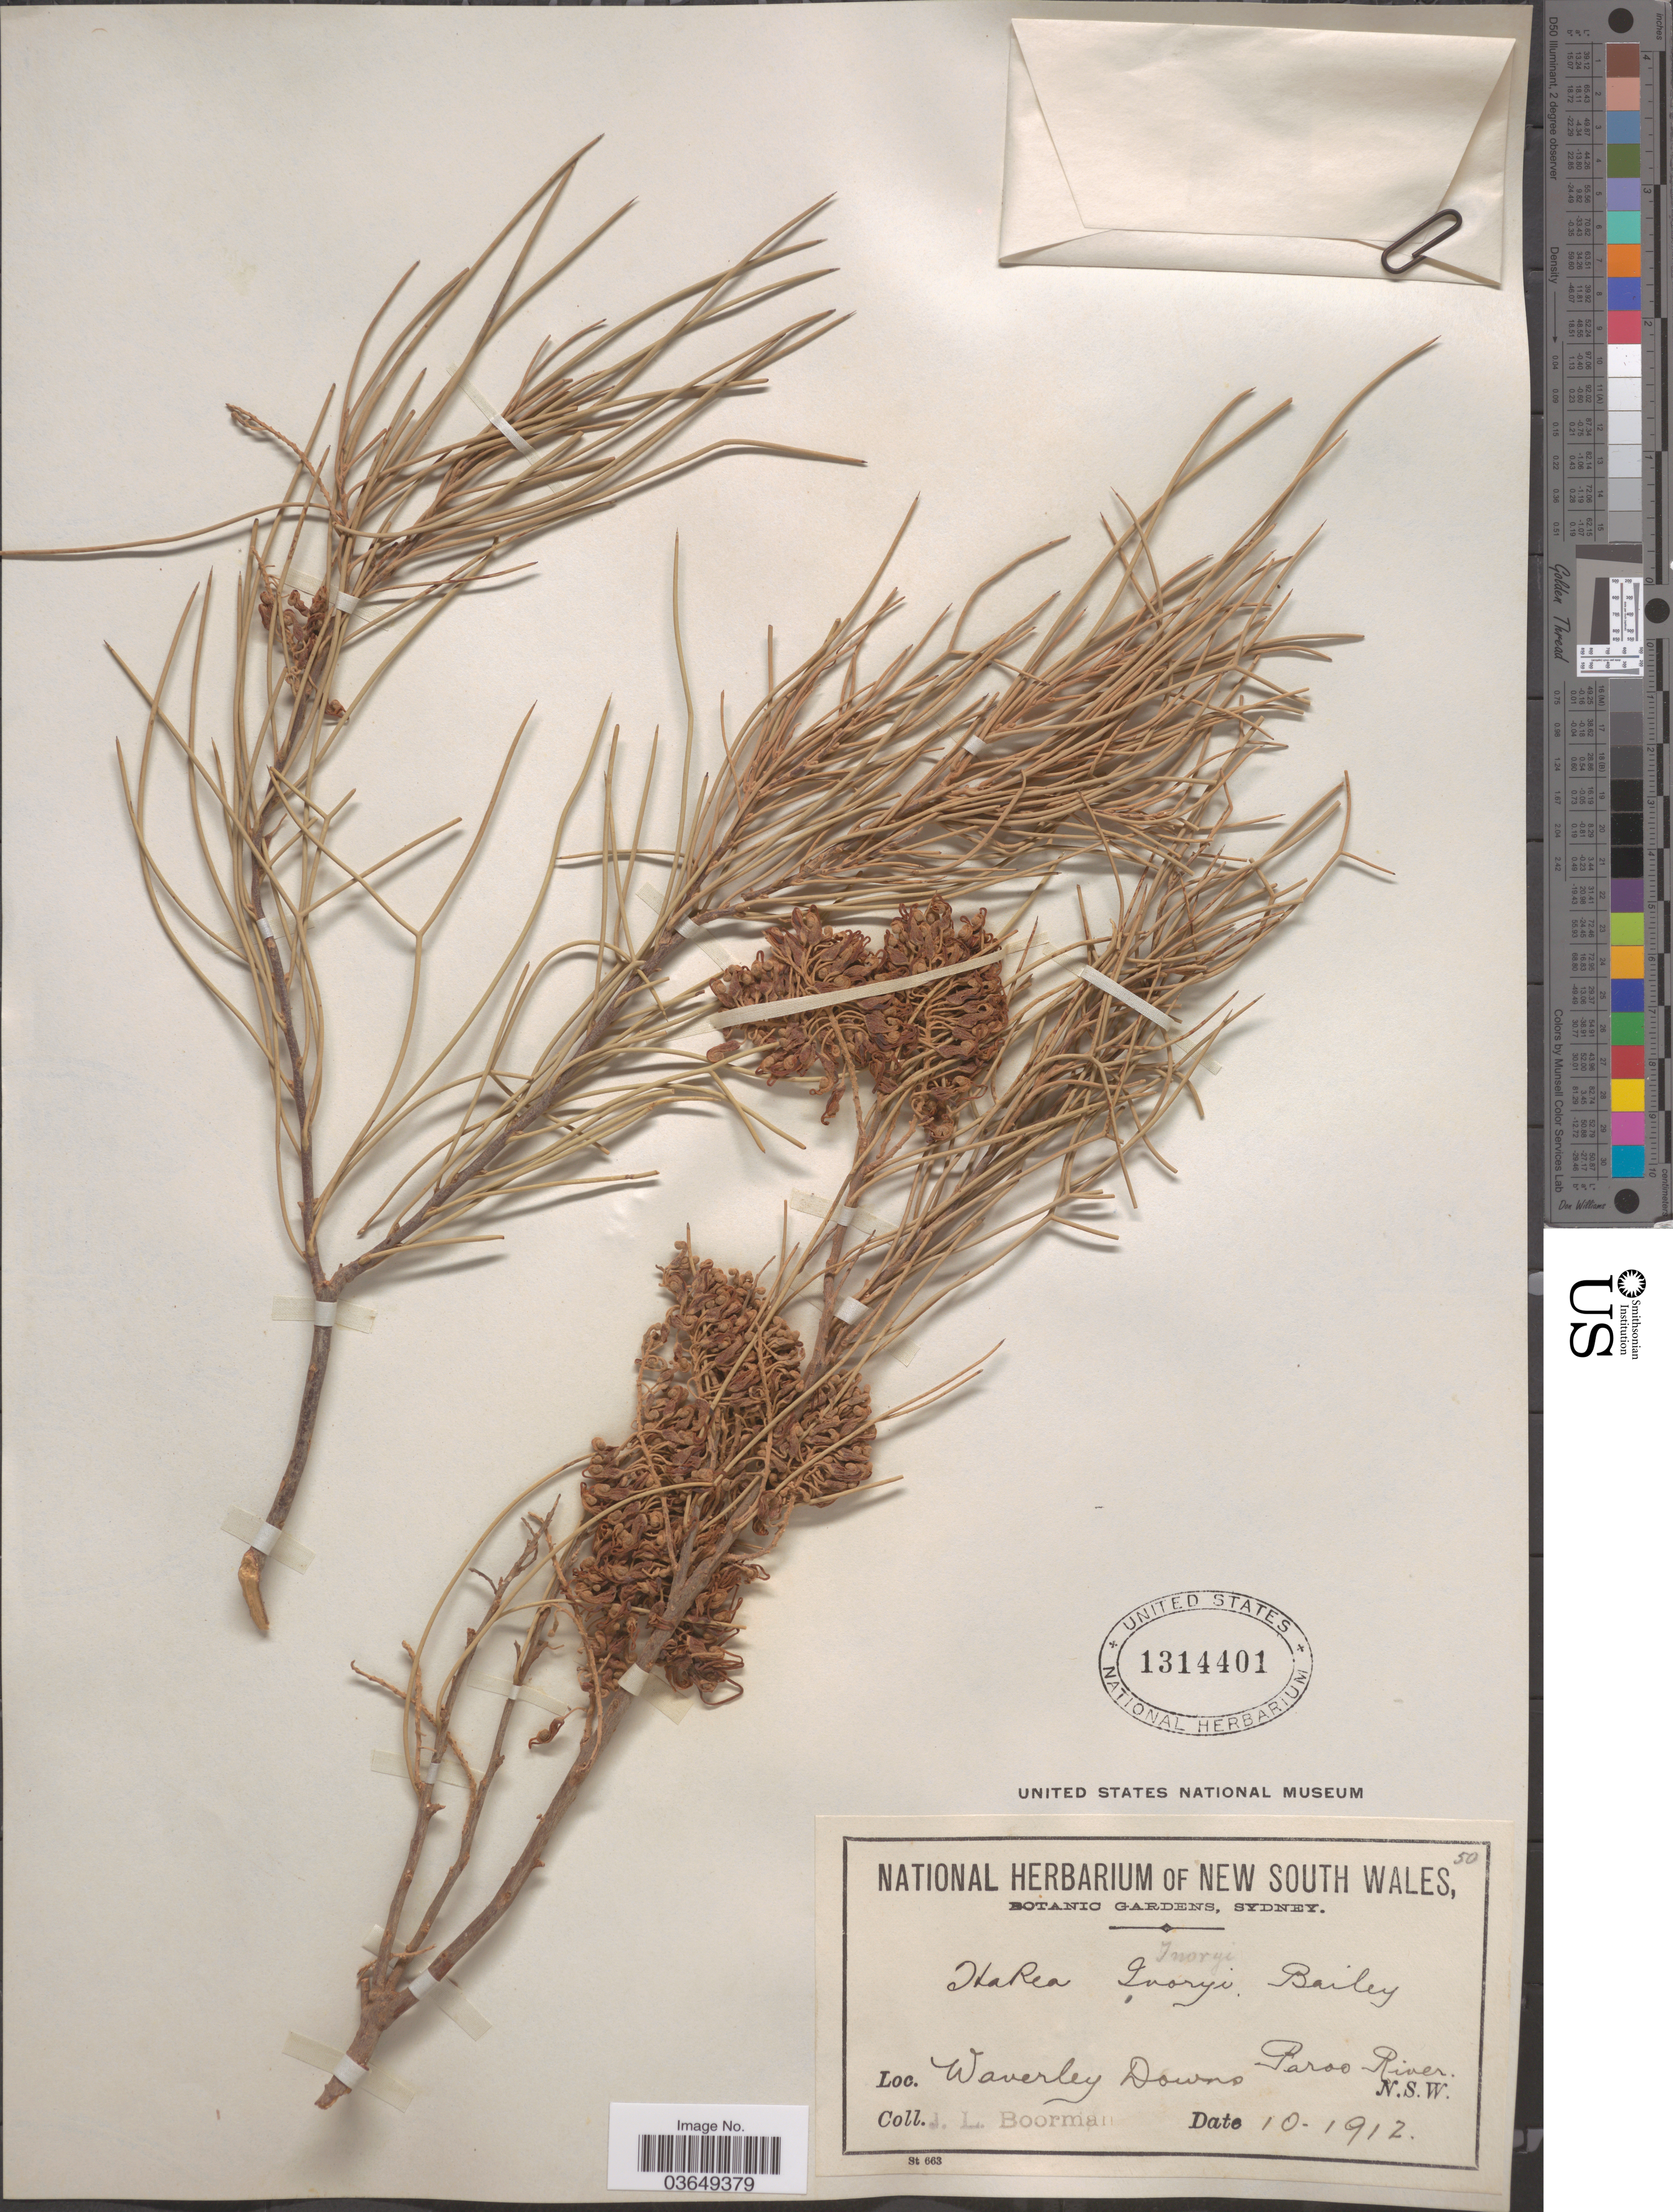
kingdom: Plantae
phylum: Tracheophyta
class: Magnoliopsida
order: Proteales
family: Proteaceae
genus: Hakea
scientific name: Hakea ivoryi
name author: F.M. Bailey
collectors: J. Boorman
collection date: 1921-10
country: Australia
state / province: New South Wales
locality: Waverley Downs. Paroo River.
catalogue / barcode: US 1314401